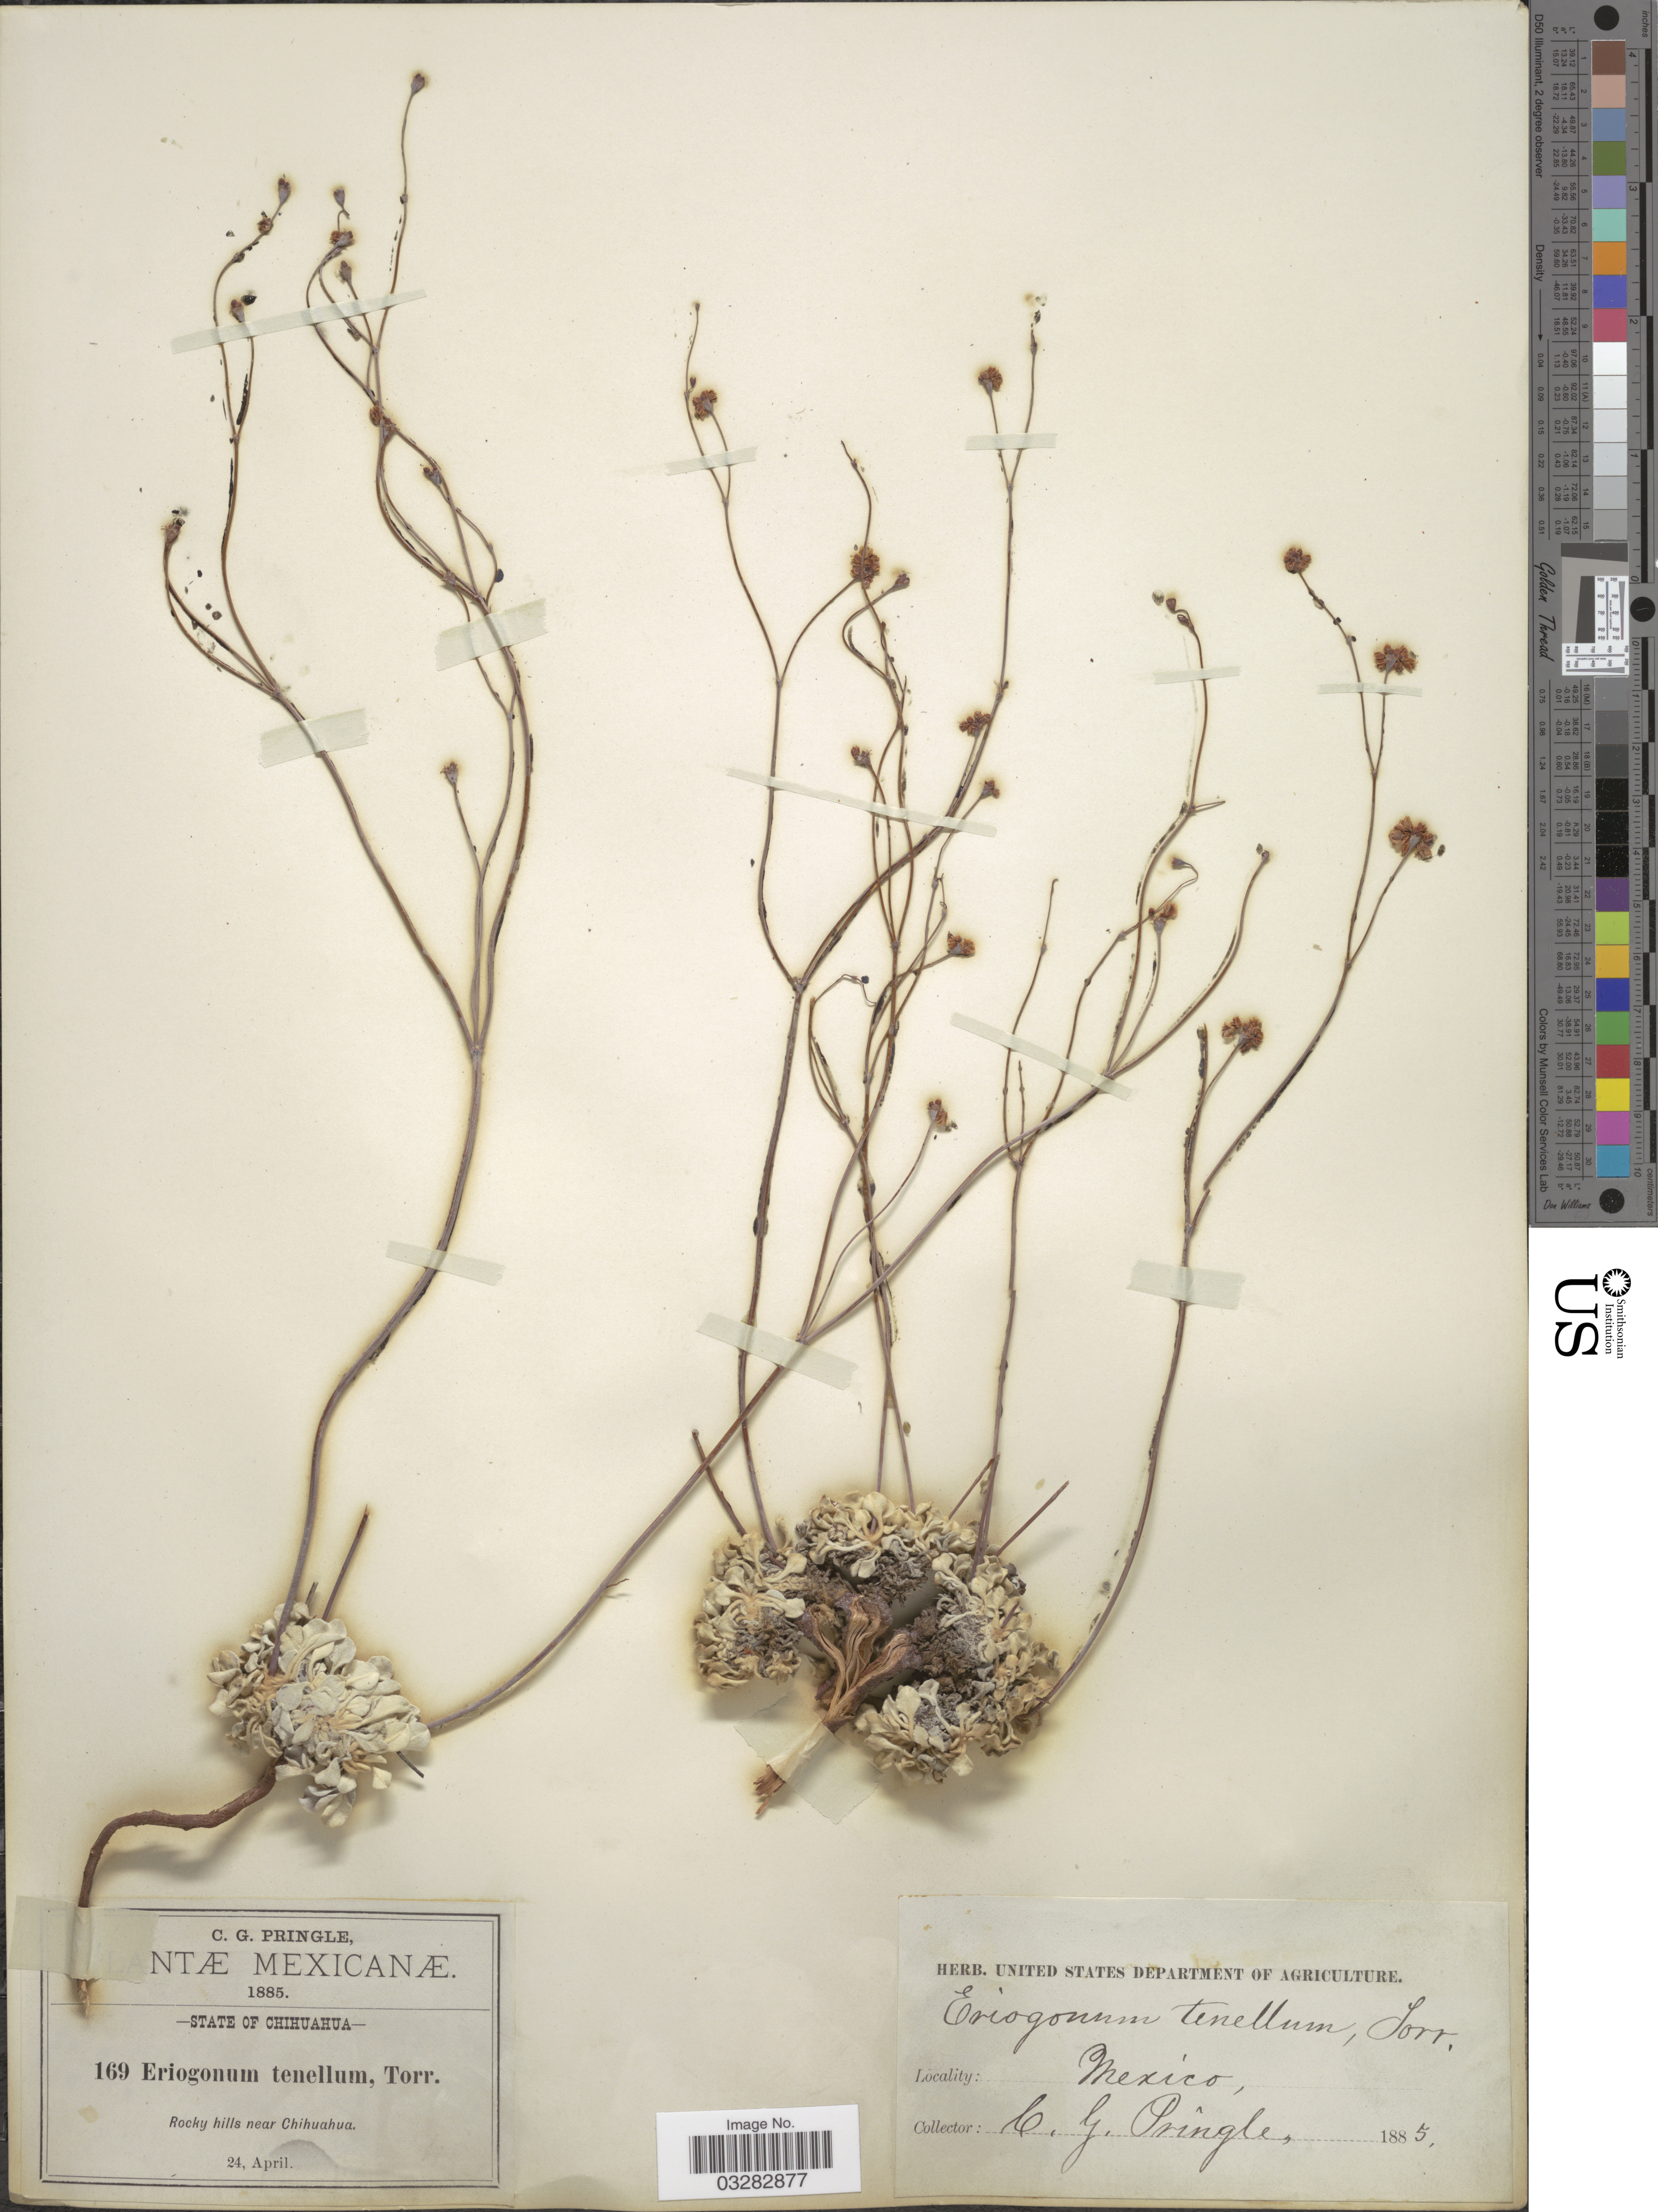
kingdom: Plantae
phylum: Tracheophyta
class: Magnoliopsida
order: Caryophyllales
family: Polygonaceae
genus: Eriogonum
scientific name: Eriogonum tenellum var. tenellum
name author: Torr.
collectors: C. G. Pringle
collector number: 169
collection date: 1885-04-24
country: Mexico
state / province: Chihuahua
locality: Near Chihuahua.